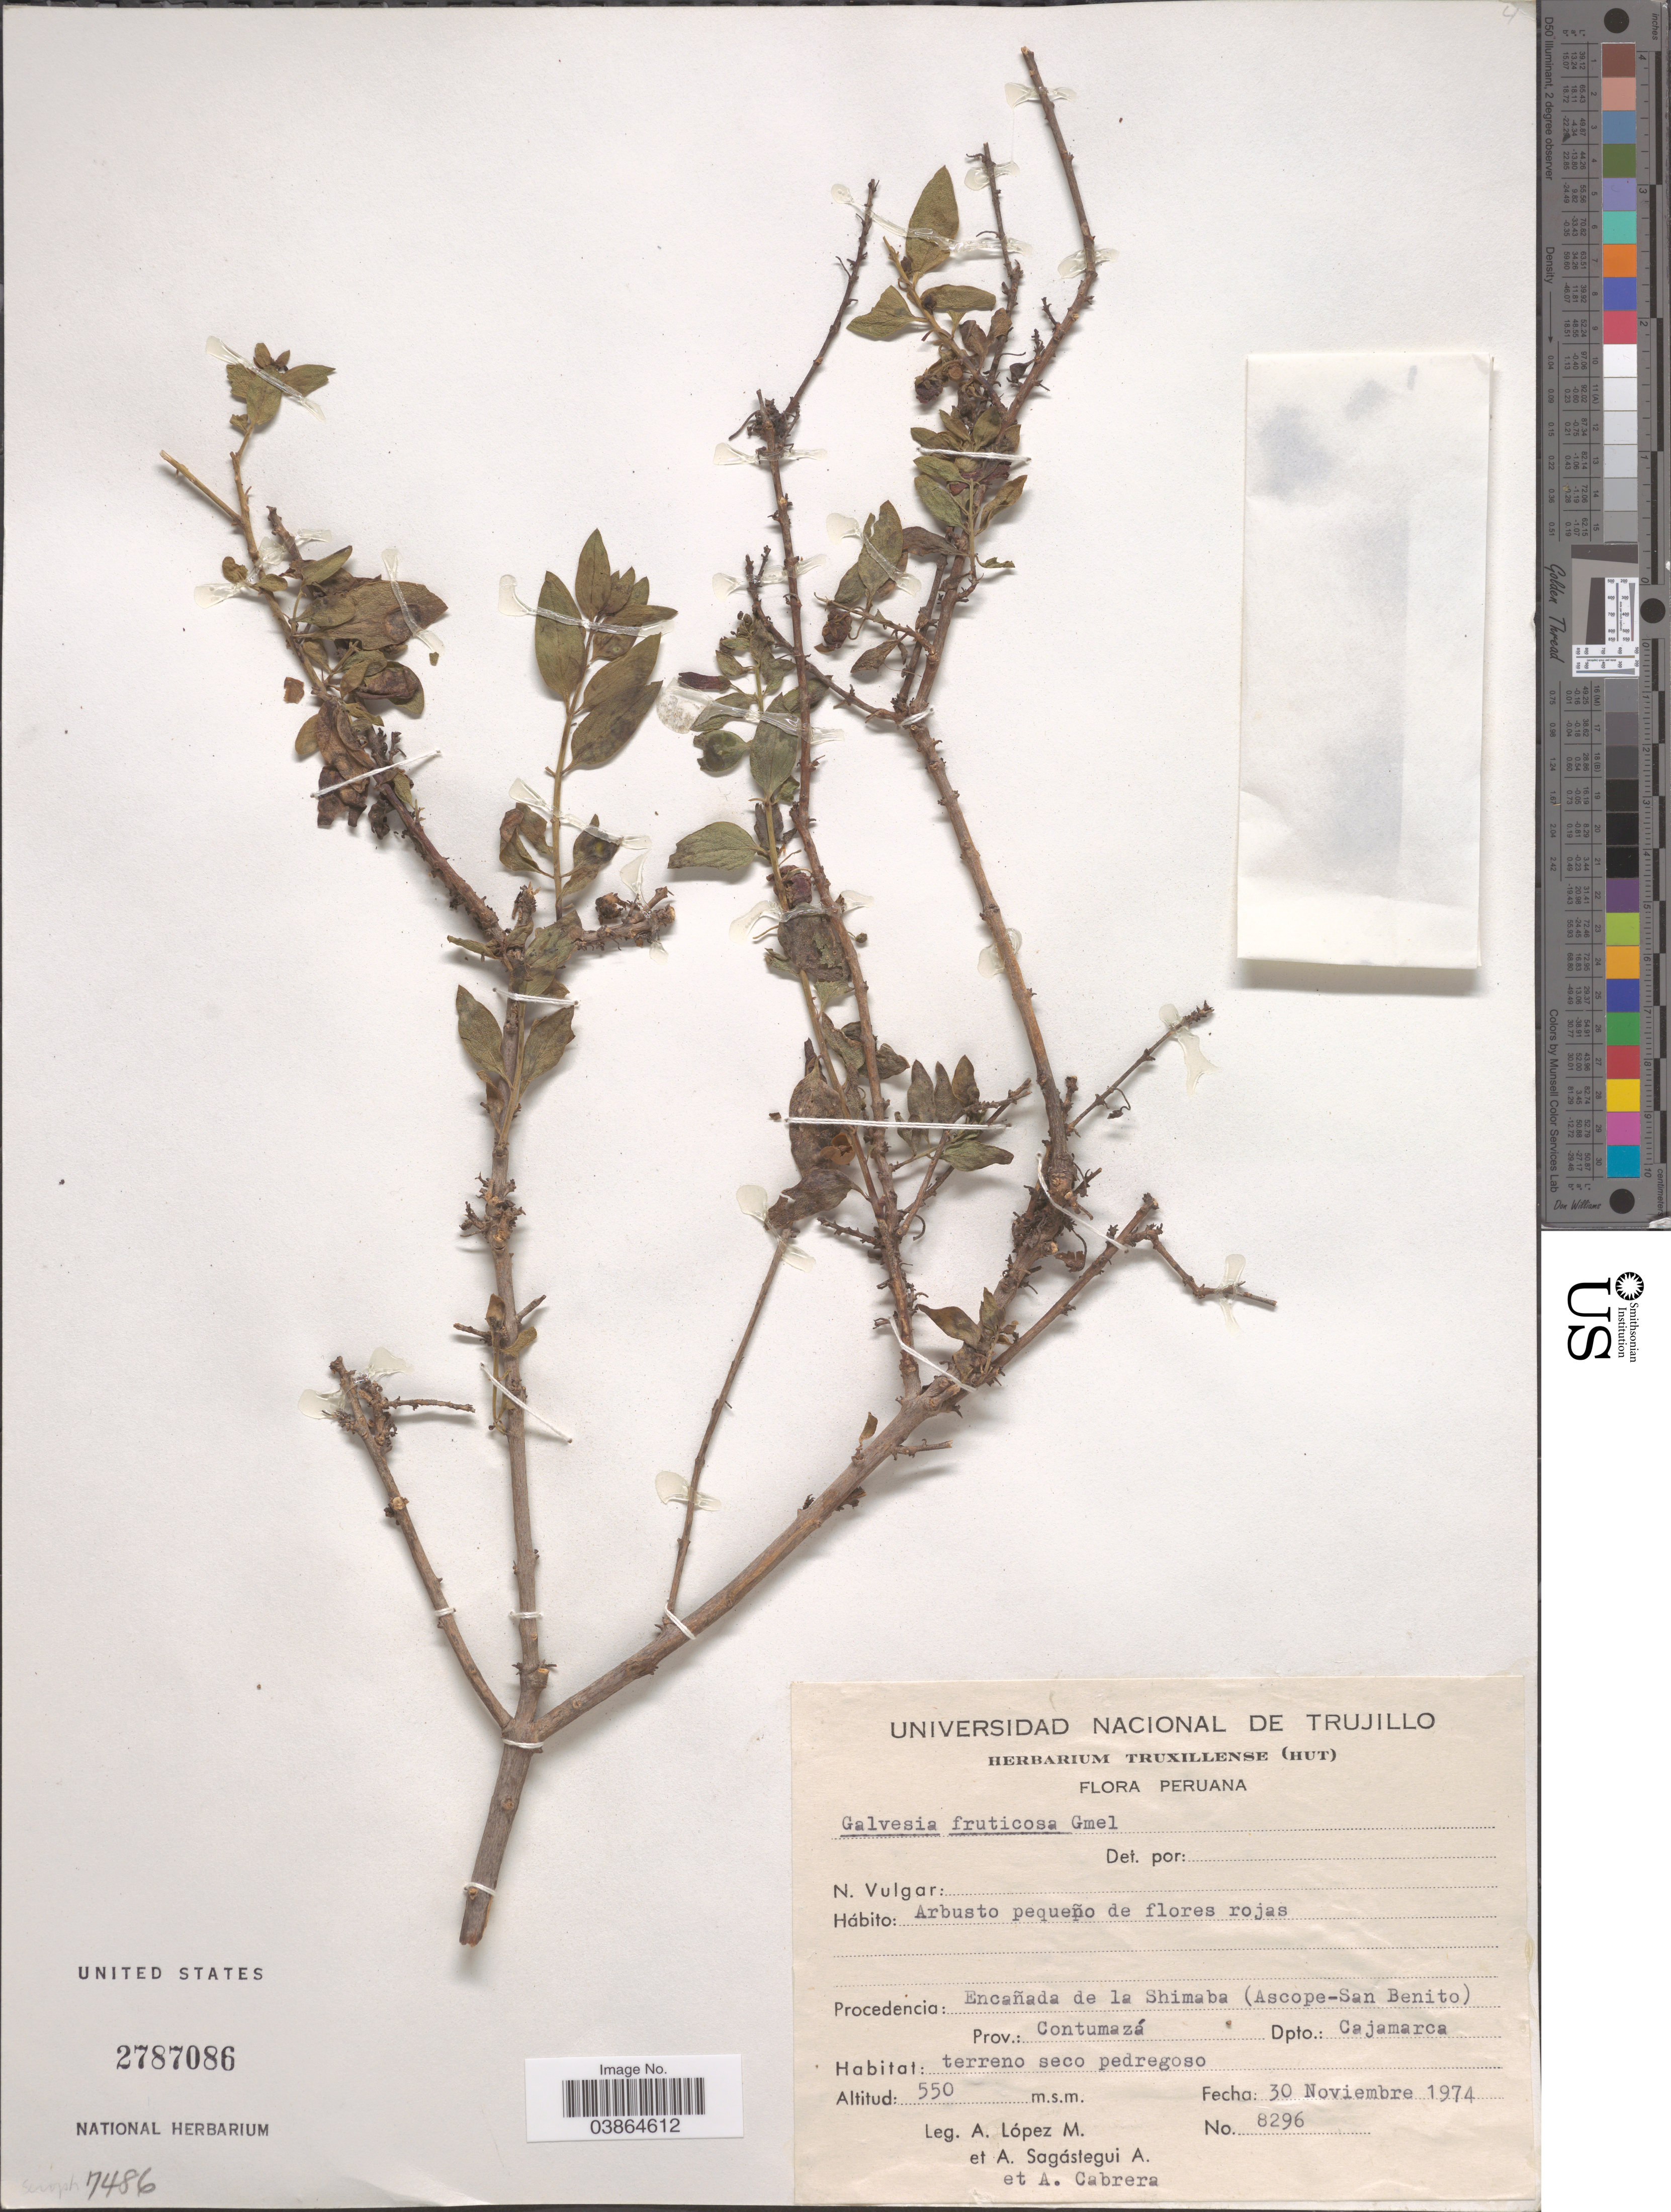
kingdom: Plantae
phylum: Tracheophyta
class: Magnoliopsida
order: Lamiales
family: Plantaginaceae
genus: Galvezia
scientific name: Galvezia fruticosa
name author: J.F. Gmel.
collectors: A. López M., A. Sagástegui A. & A. Cabrera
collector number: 8296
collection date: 1974-11-30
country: Peru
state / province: Cajamarca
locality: Encañada de la Shimaba (Ascope-San Benito). Prov.: Contumazá. Dpto.: Cajamarca.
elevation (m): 550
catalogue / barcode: US 2787086